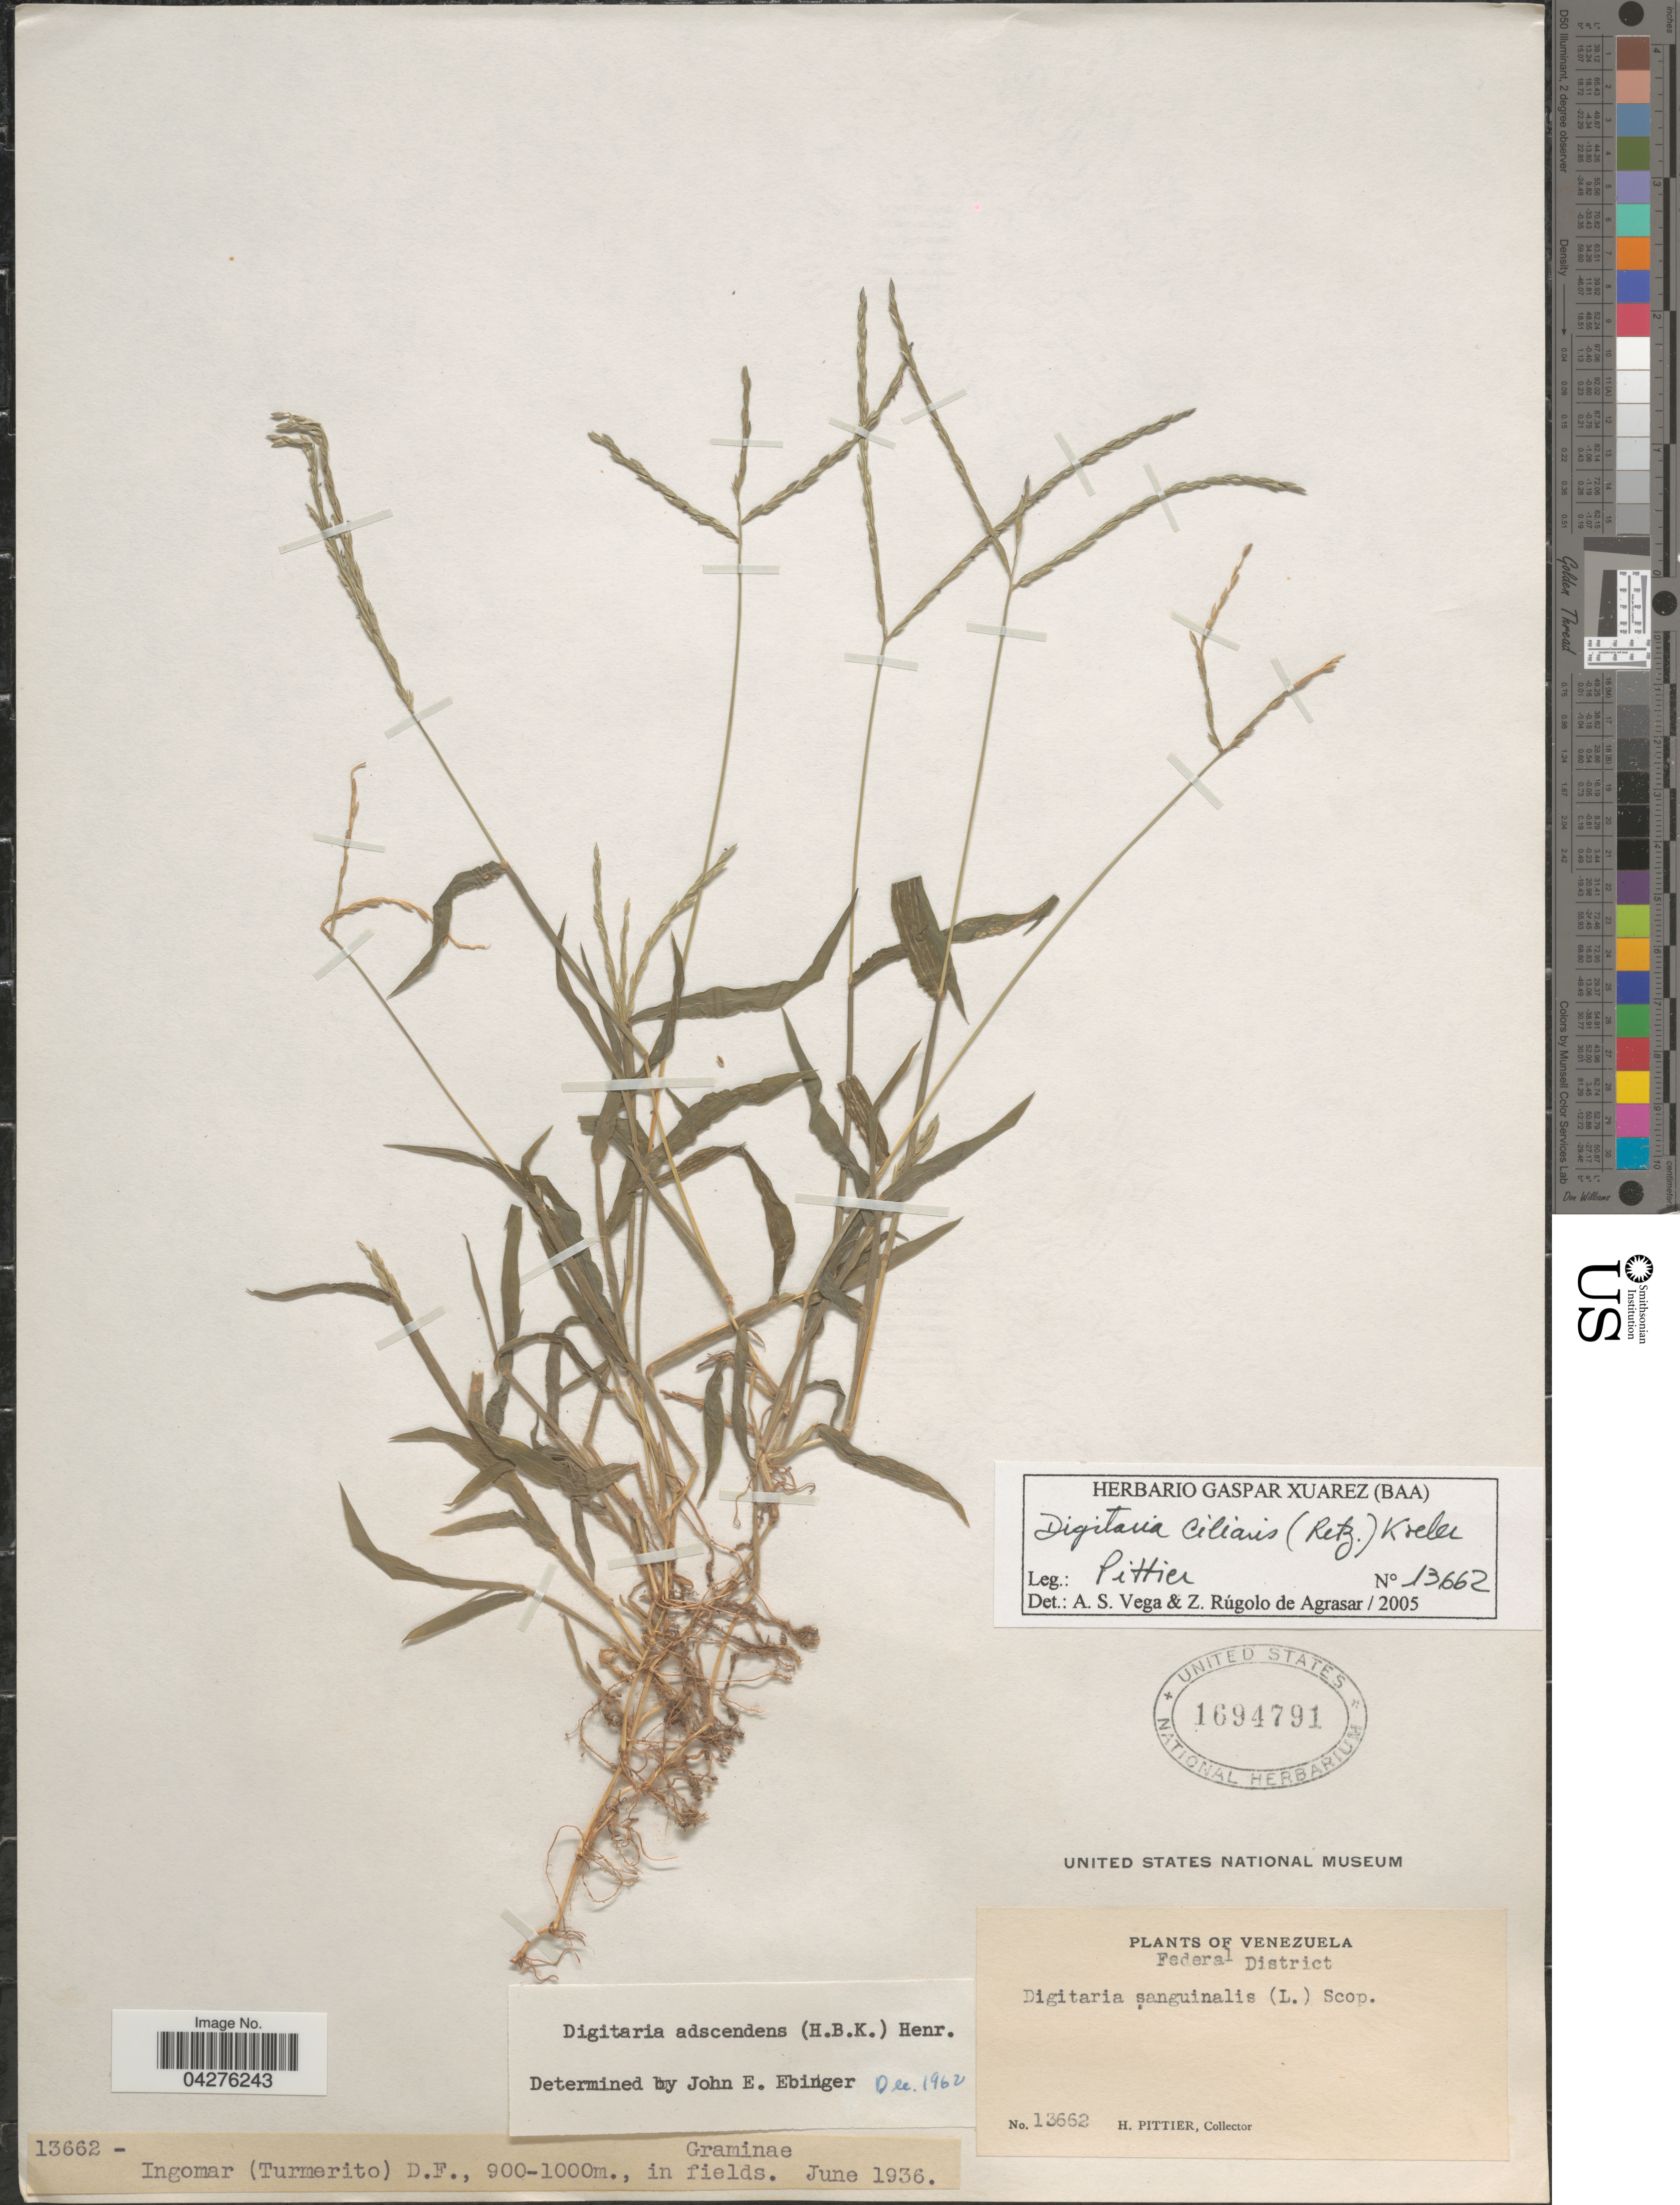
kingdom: Plantae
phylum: Tracheophyta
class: Liliopsida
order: Poales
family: Poaceae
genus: Digitaria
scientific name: Digitaria ciliaris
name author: (Retz.) Koeler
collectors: H. F. Pittier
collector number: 13662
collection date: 1936-06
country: Venezuela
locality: Federal District. Ingomar (Turmerito) D.F.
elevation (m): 900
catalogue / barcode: US 1694791